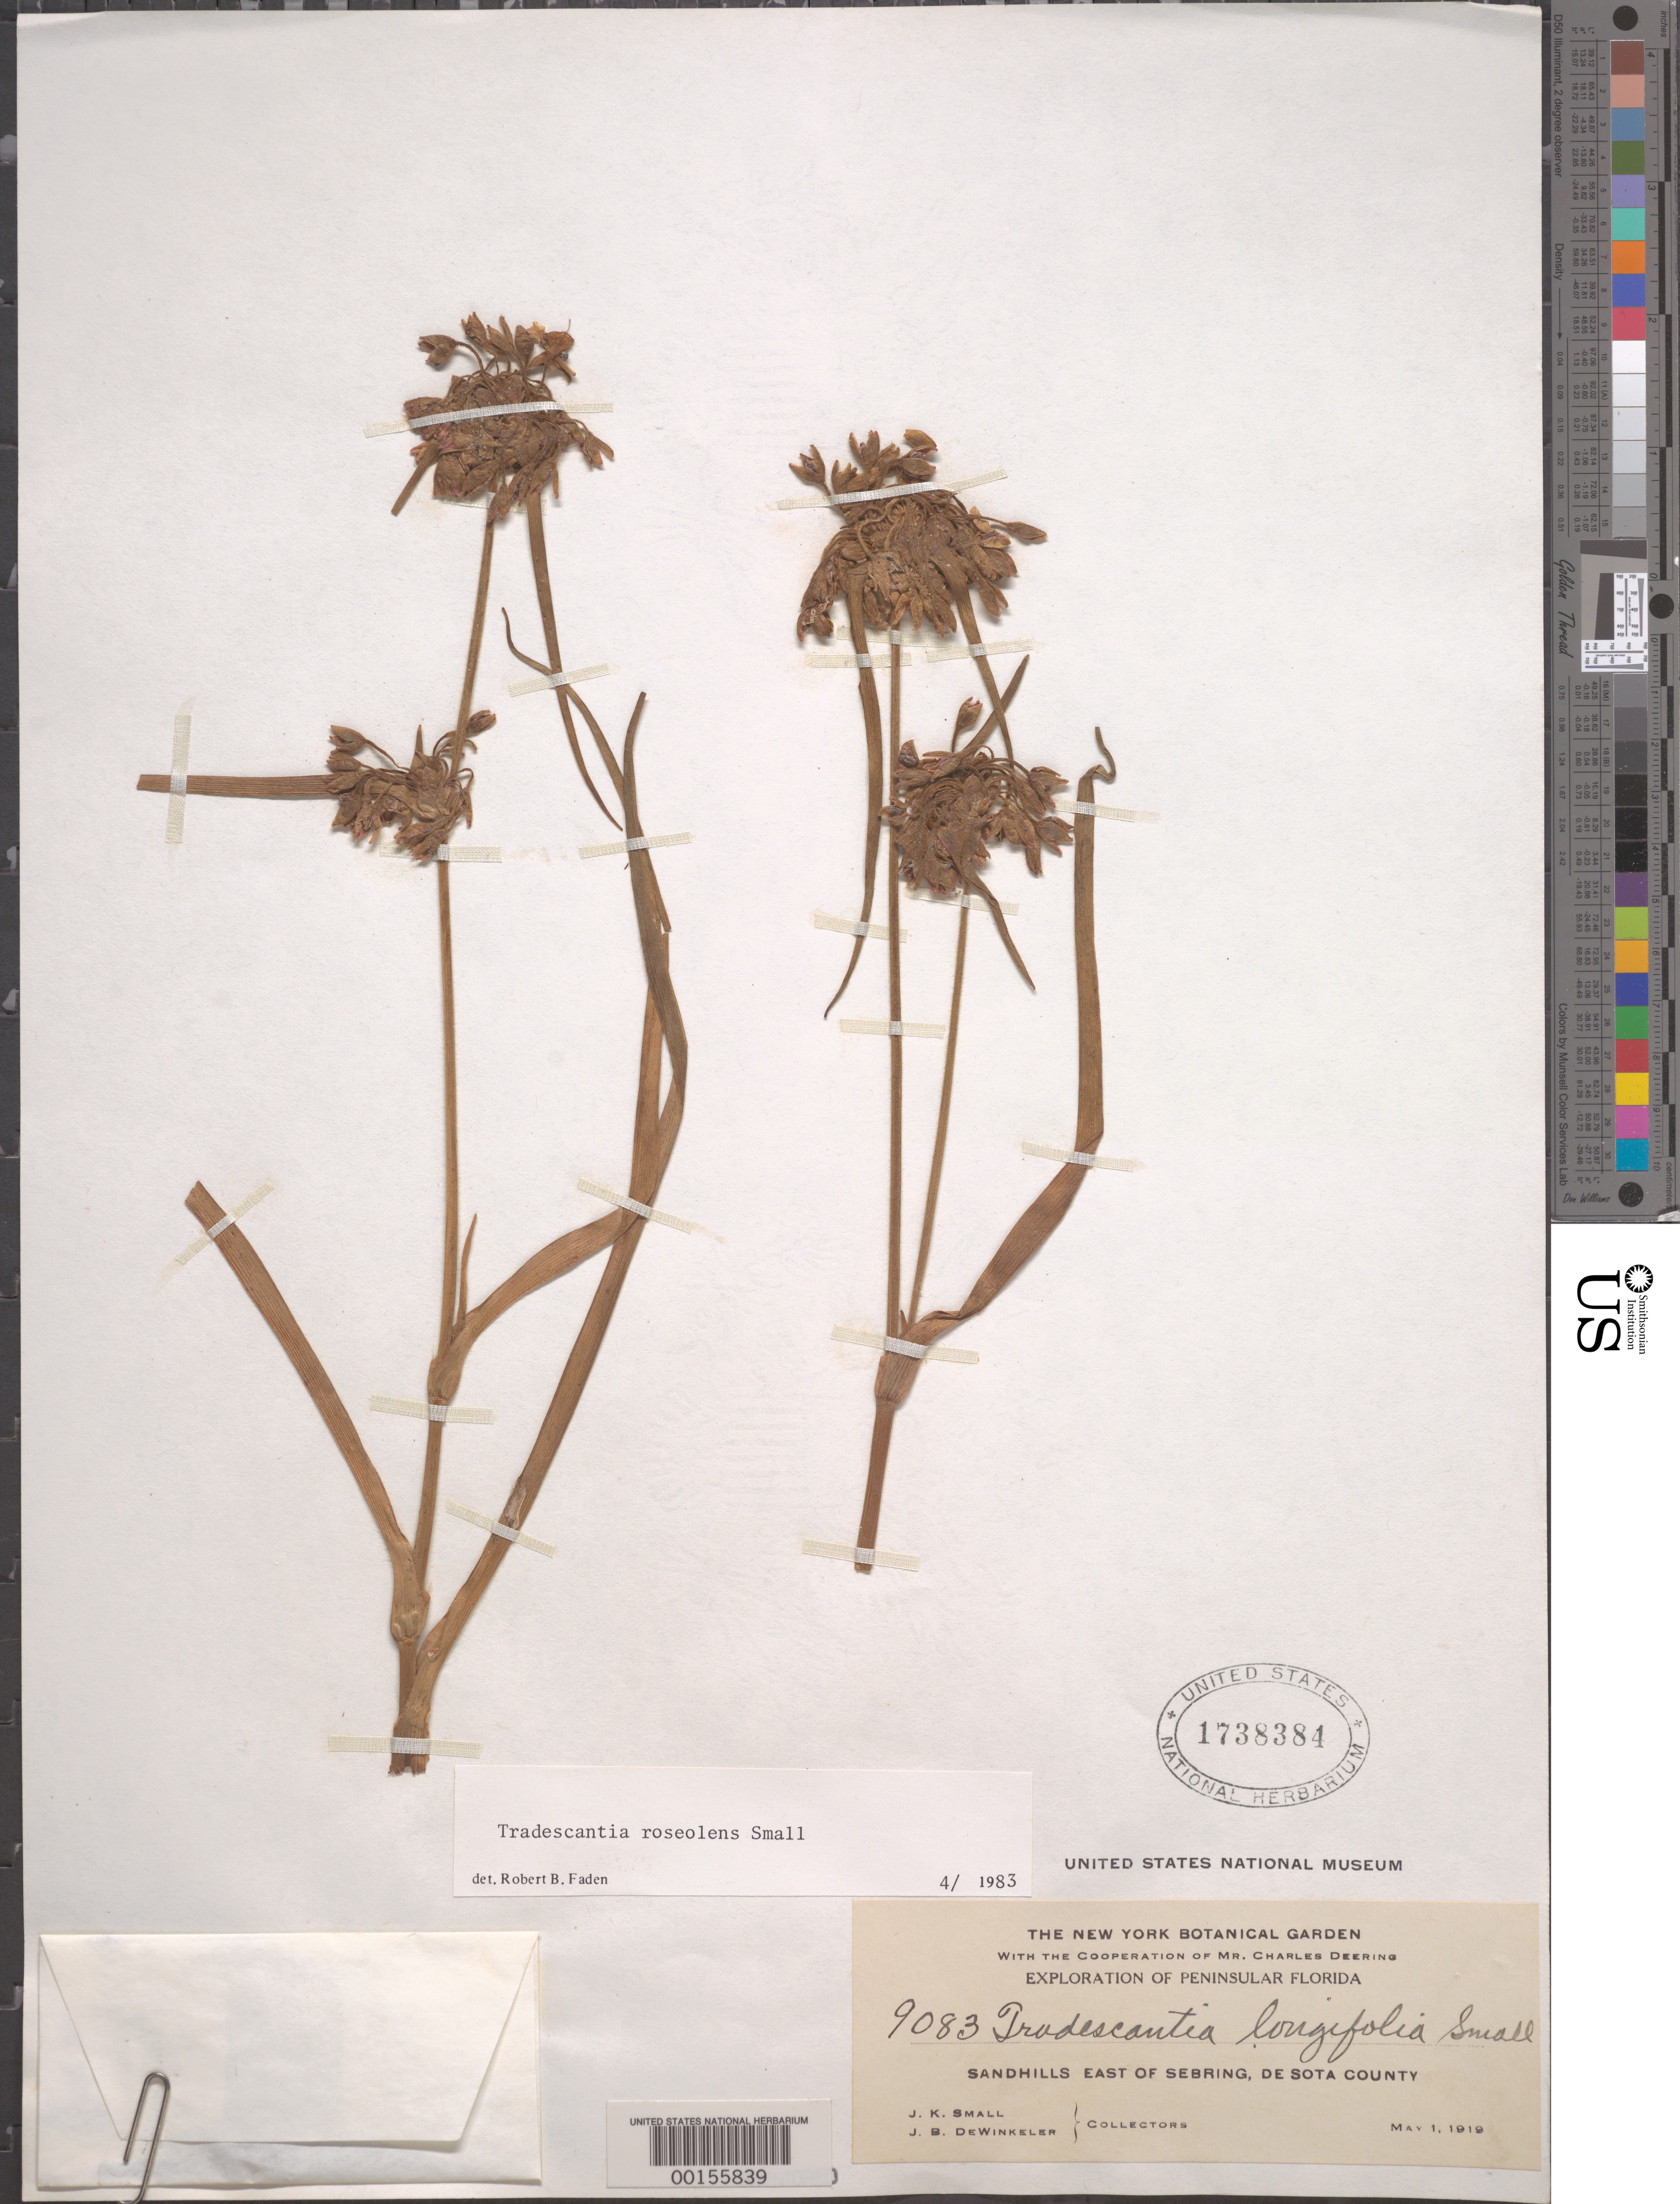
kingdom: Plantae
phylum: Tracheophyta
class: Liliopsida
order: Commelinales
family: Commelinaceae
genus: Tradescantia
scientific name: Tradescantia roseolens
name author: Small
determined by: Faden, Robert B., (US), Smithsonian Institution - National Museum of Natural History (UNITED STATES)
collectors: J. K. Small & J. Dewinkler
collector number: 9083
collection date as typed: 01 May 1919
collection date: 1919-05-01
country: United States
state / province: Florida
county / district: De Soto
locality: E of sebring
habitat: Sandhills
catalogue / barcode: US 1738384